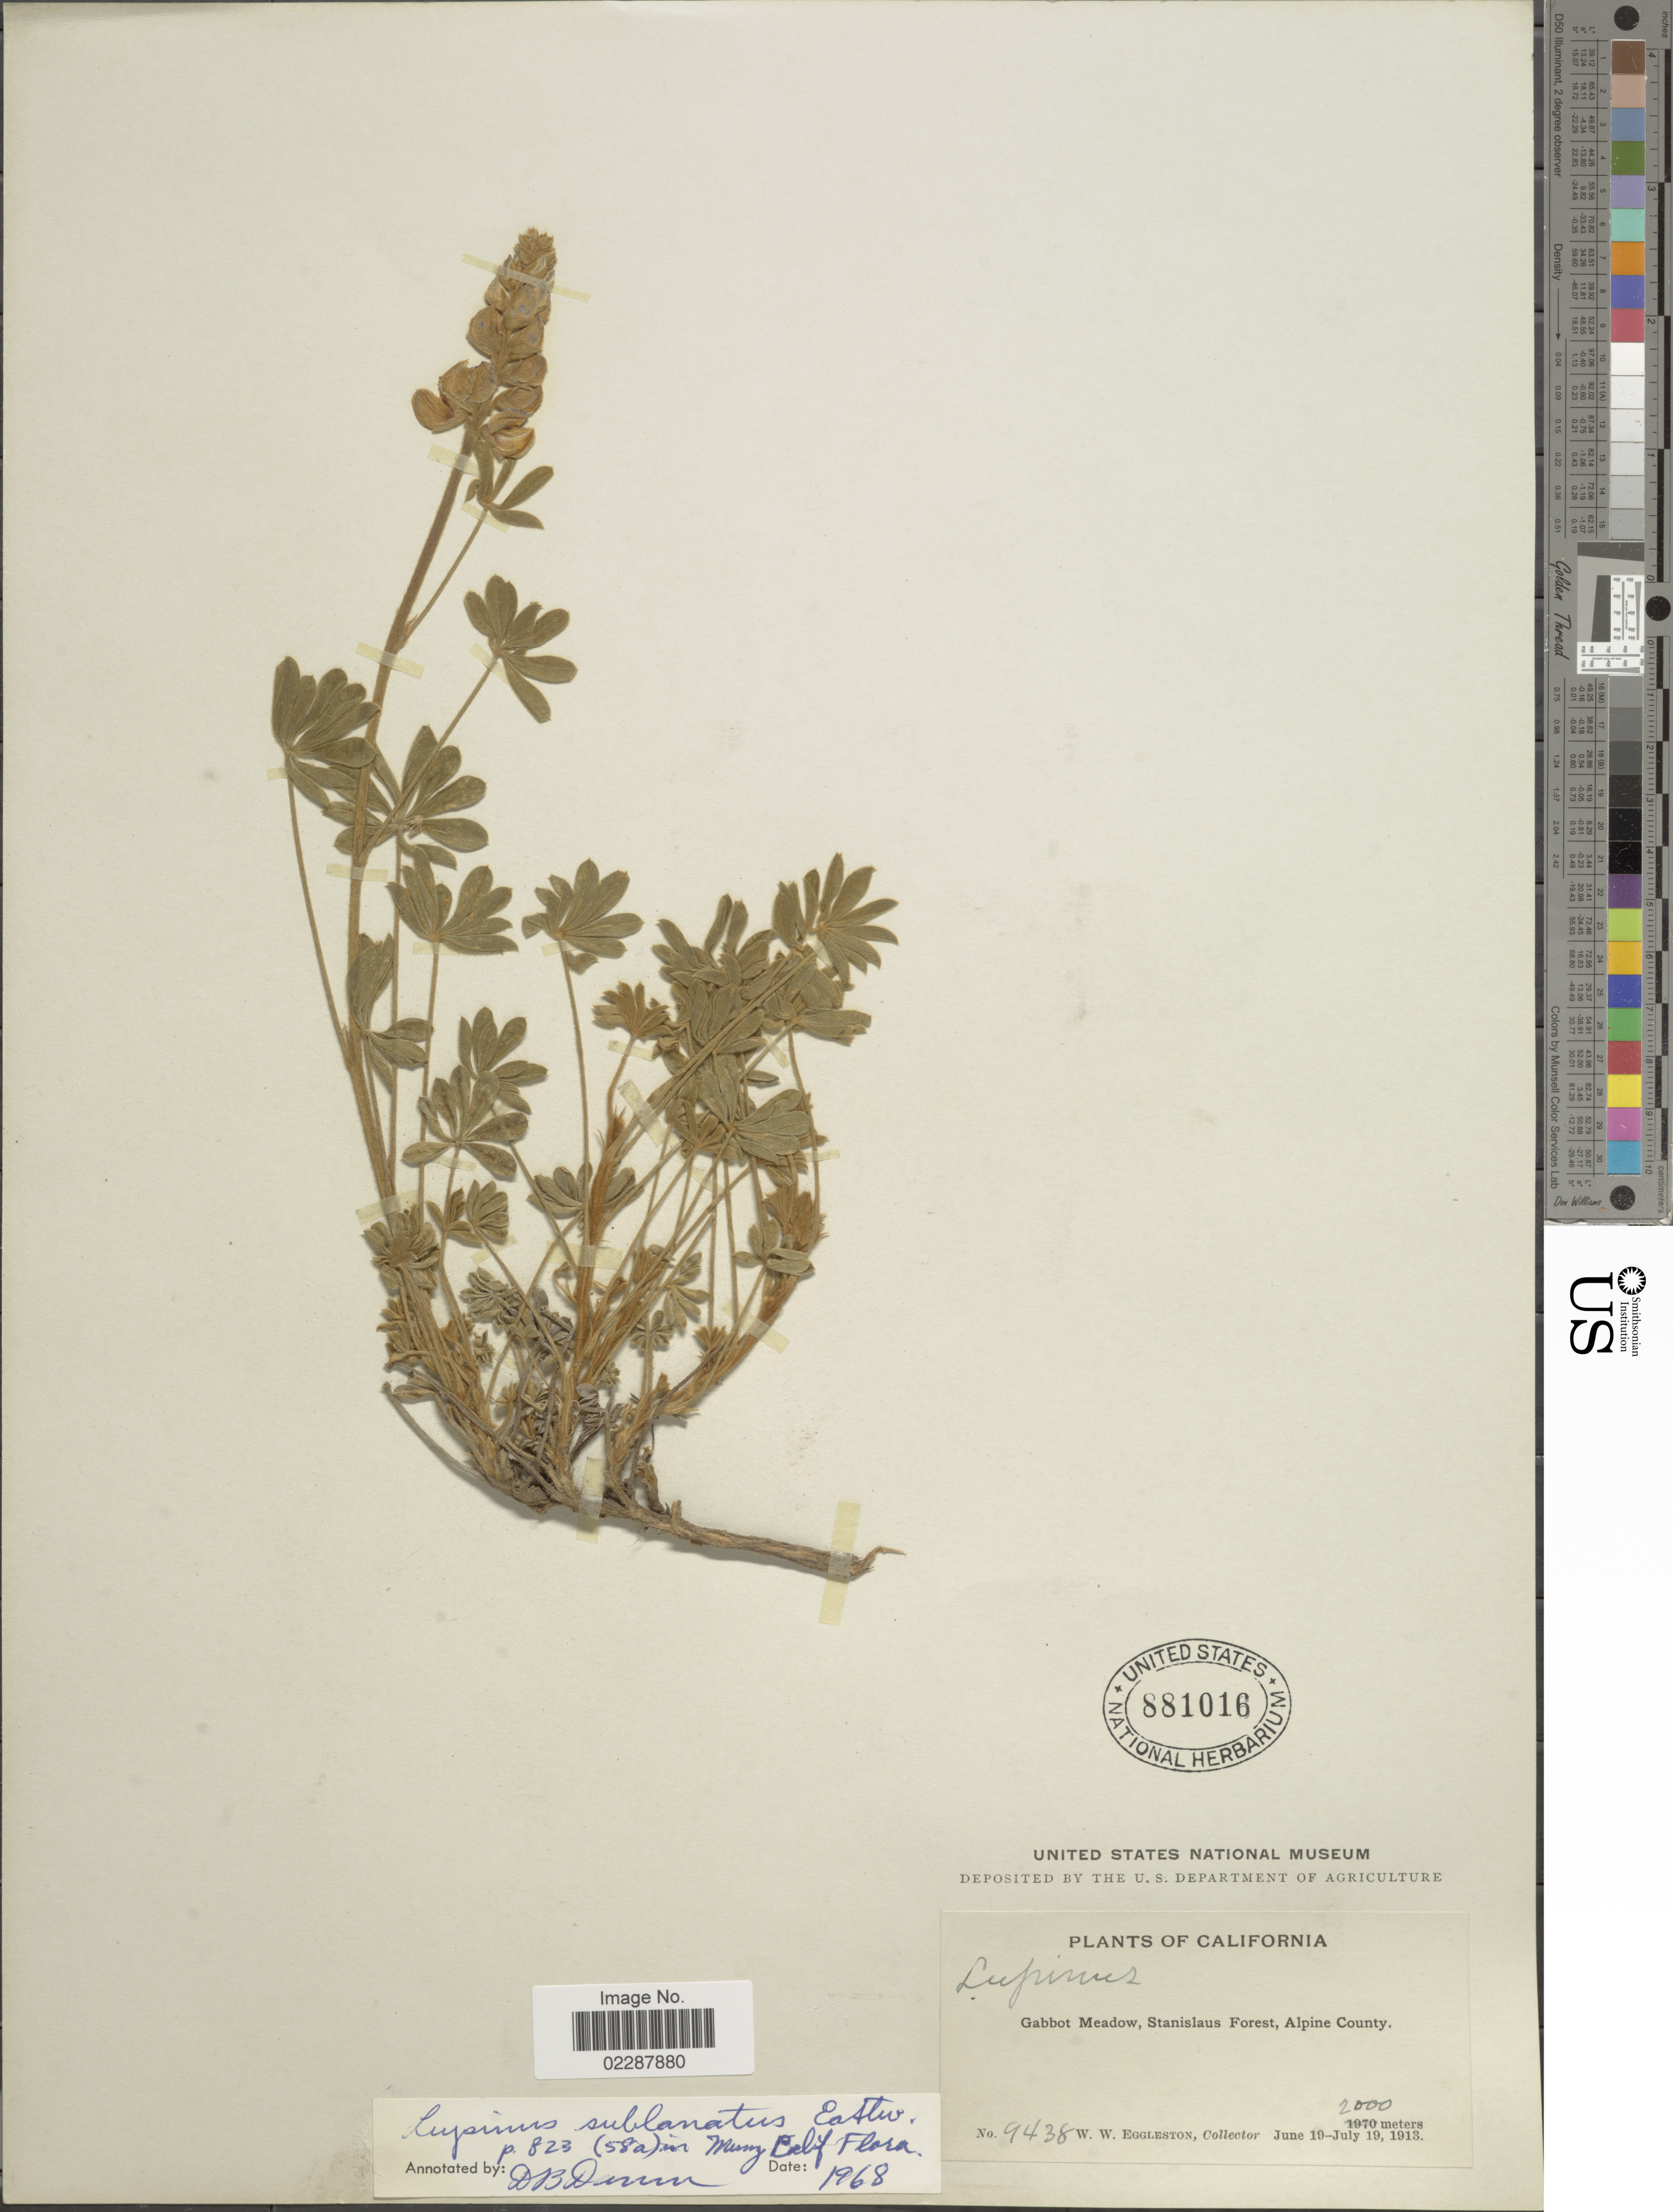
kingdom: Plantae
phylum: Tracheophyta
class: Magnoliopsida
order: Fabales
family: Fabaceae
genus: Lupinus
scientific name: Lupinus sublanatus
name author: Eastw.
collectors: W. W. Eggleston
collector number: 9438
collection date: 1913-06-19/1913-07-19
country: United States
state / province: California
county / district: Alpine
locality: Gabbot Meadow, Stanislaus Forest, Alpine County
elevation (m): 2000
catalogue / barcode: US 881016